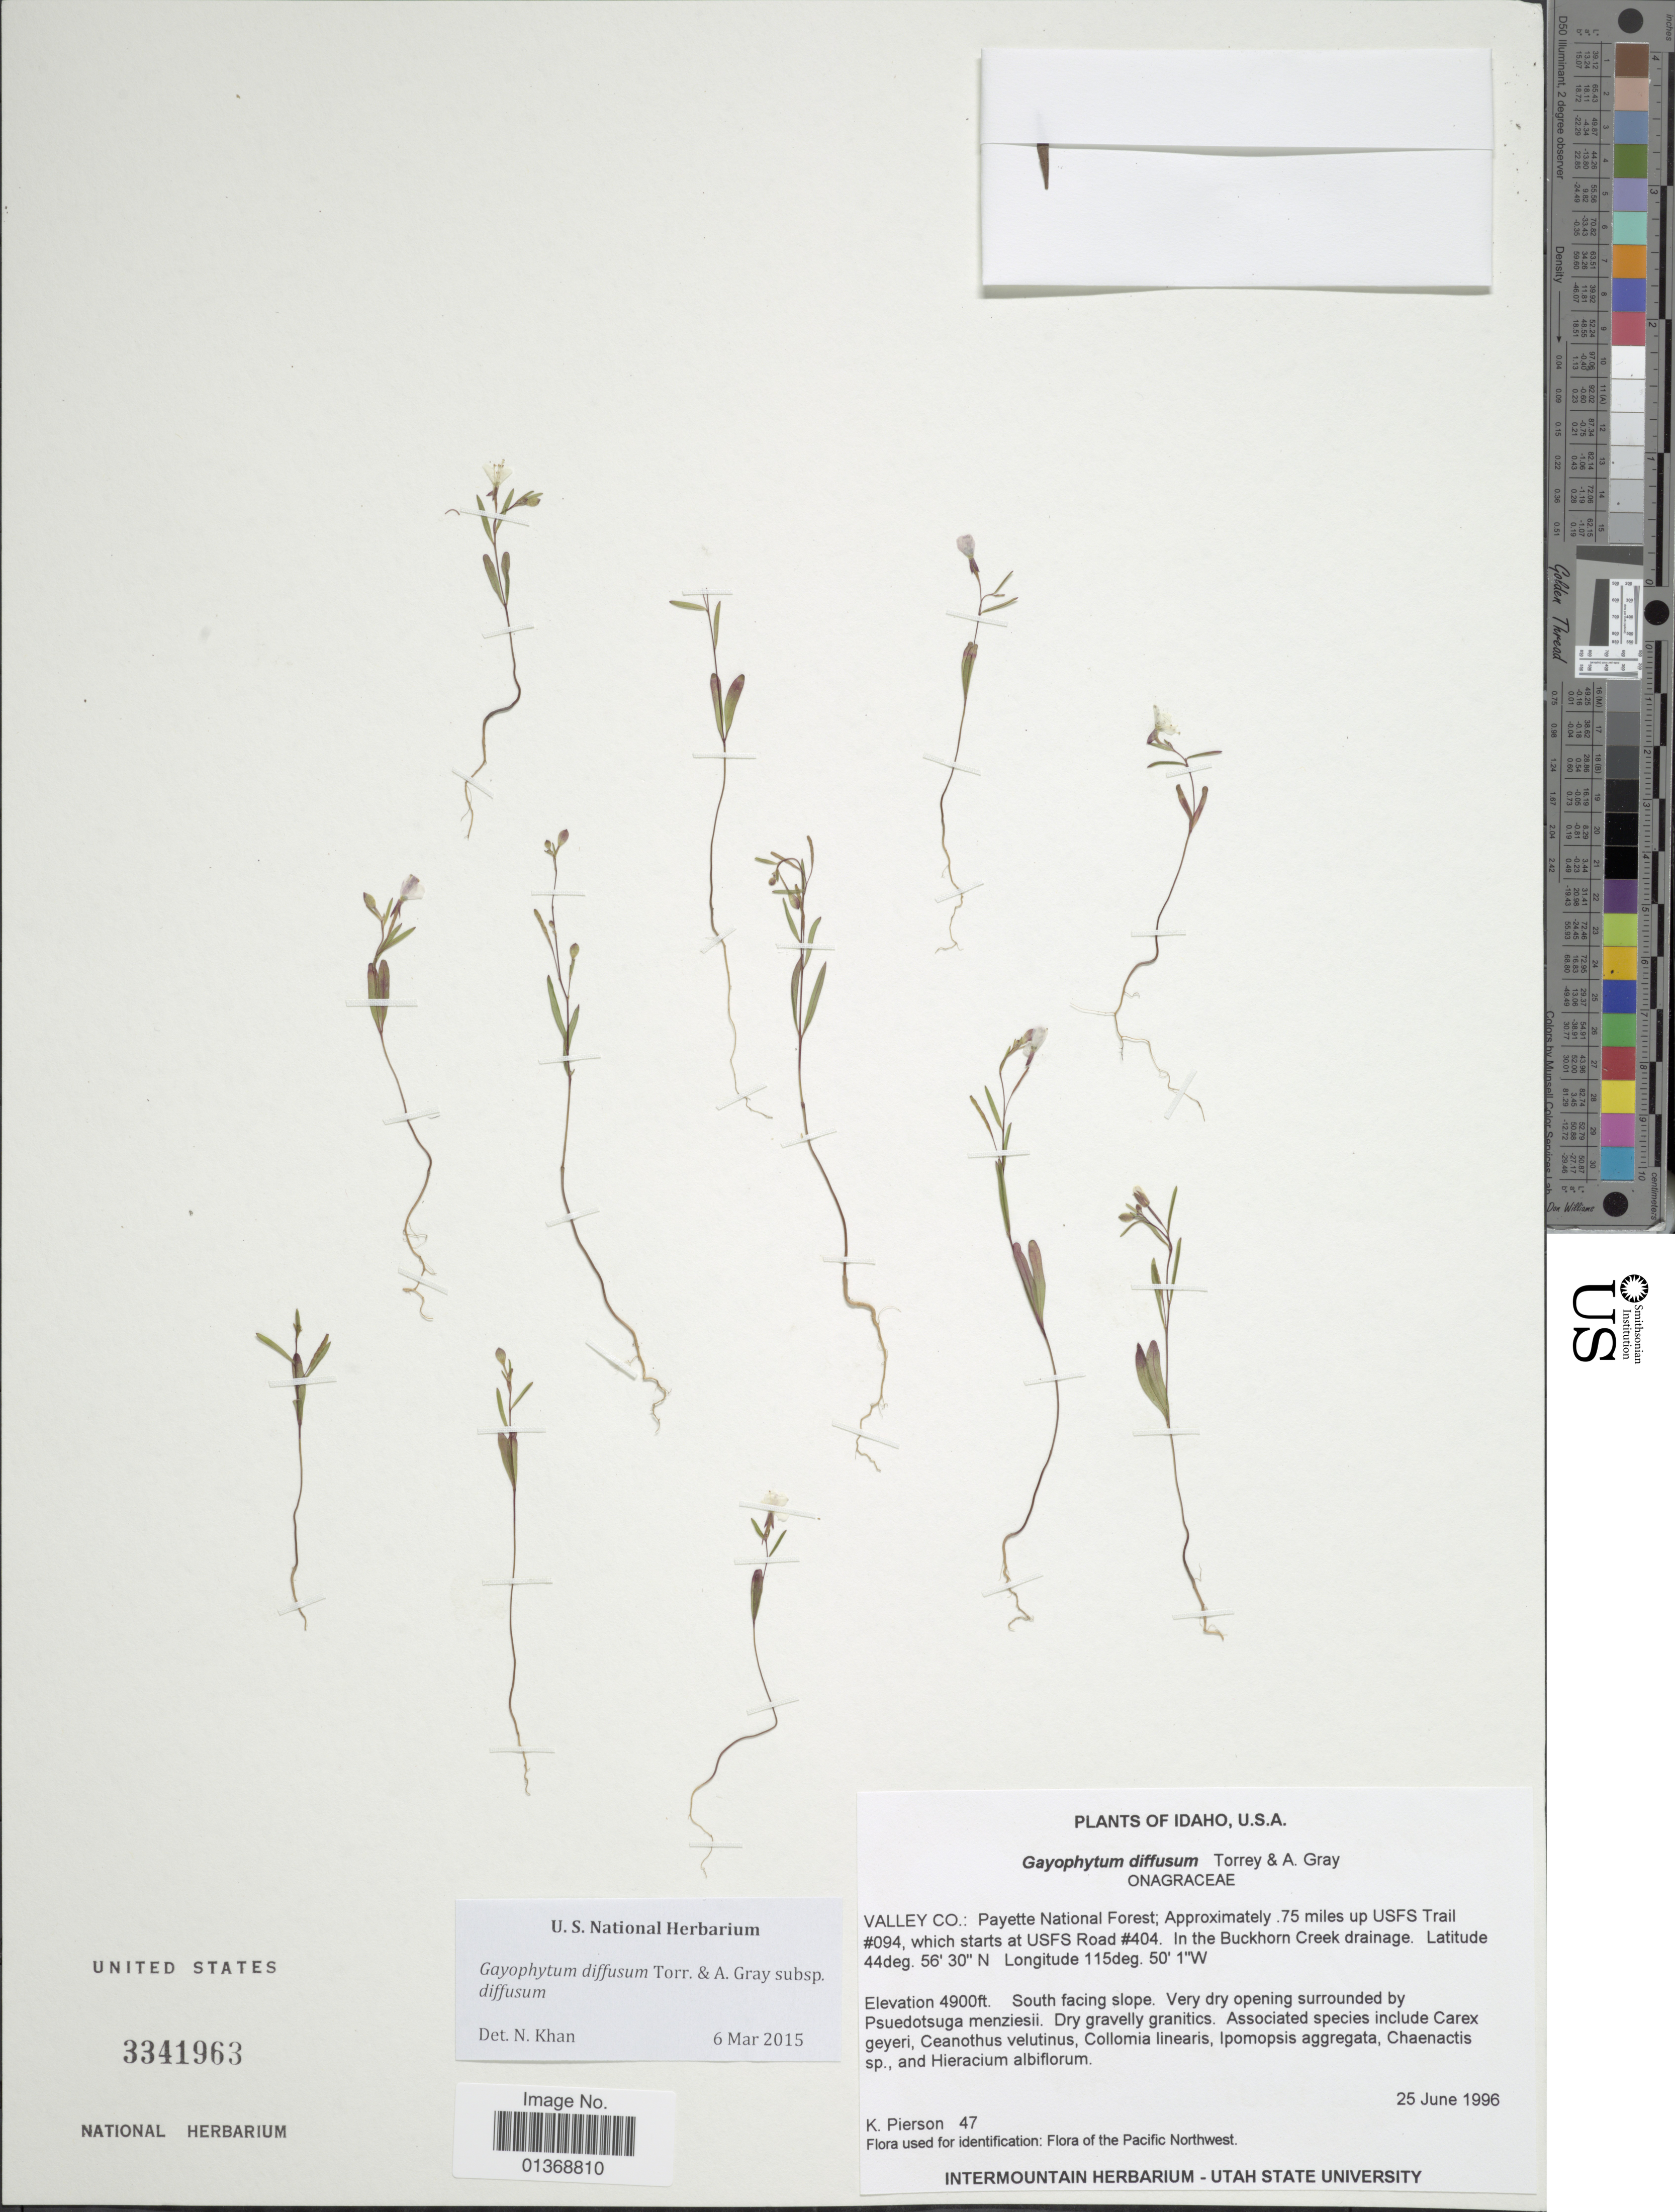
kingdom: Plantae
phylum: Tracheophyta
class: Magnoliopsida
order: Myrtales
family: Onagraceae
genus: Gayophytum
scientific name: Gayophytum diffusum subsp. diffusum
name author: Torr. & A. Gray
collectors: K. Pierson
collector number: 47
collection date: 1996-06-25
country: United States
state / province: Idaho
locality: Valley Co.: Payette National Forest; Approximately 75 miles up USFS Trail #094, which starts at USFS Road #404. In the Buckhorn Creek drainage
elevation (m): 1494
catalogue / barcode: US 3341963